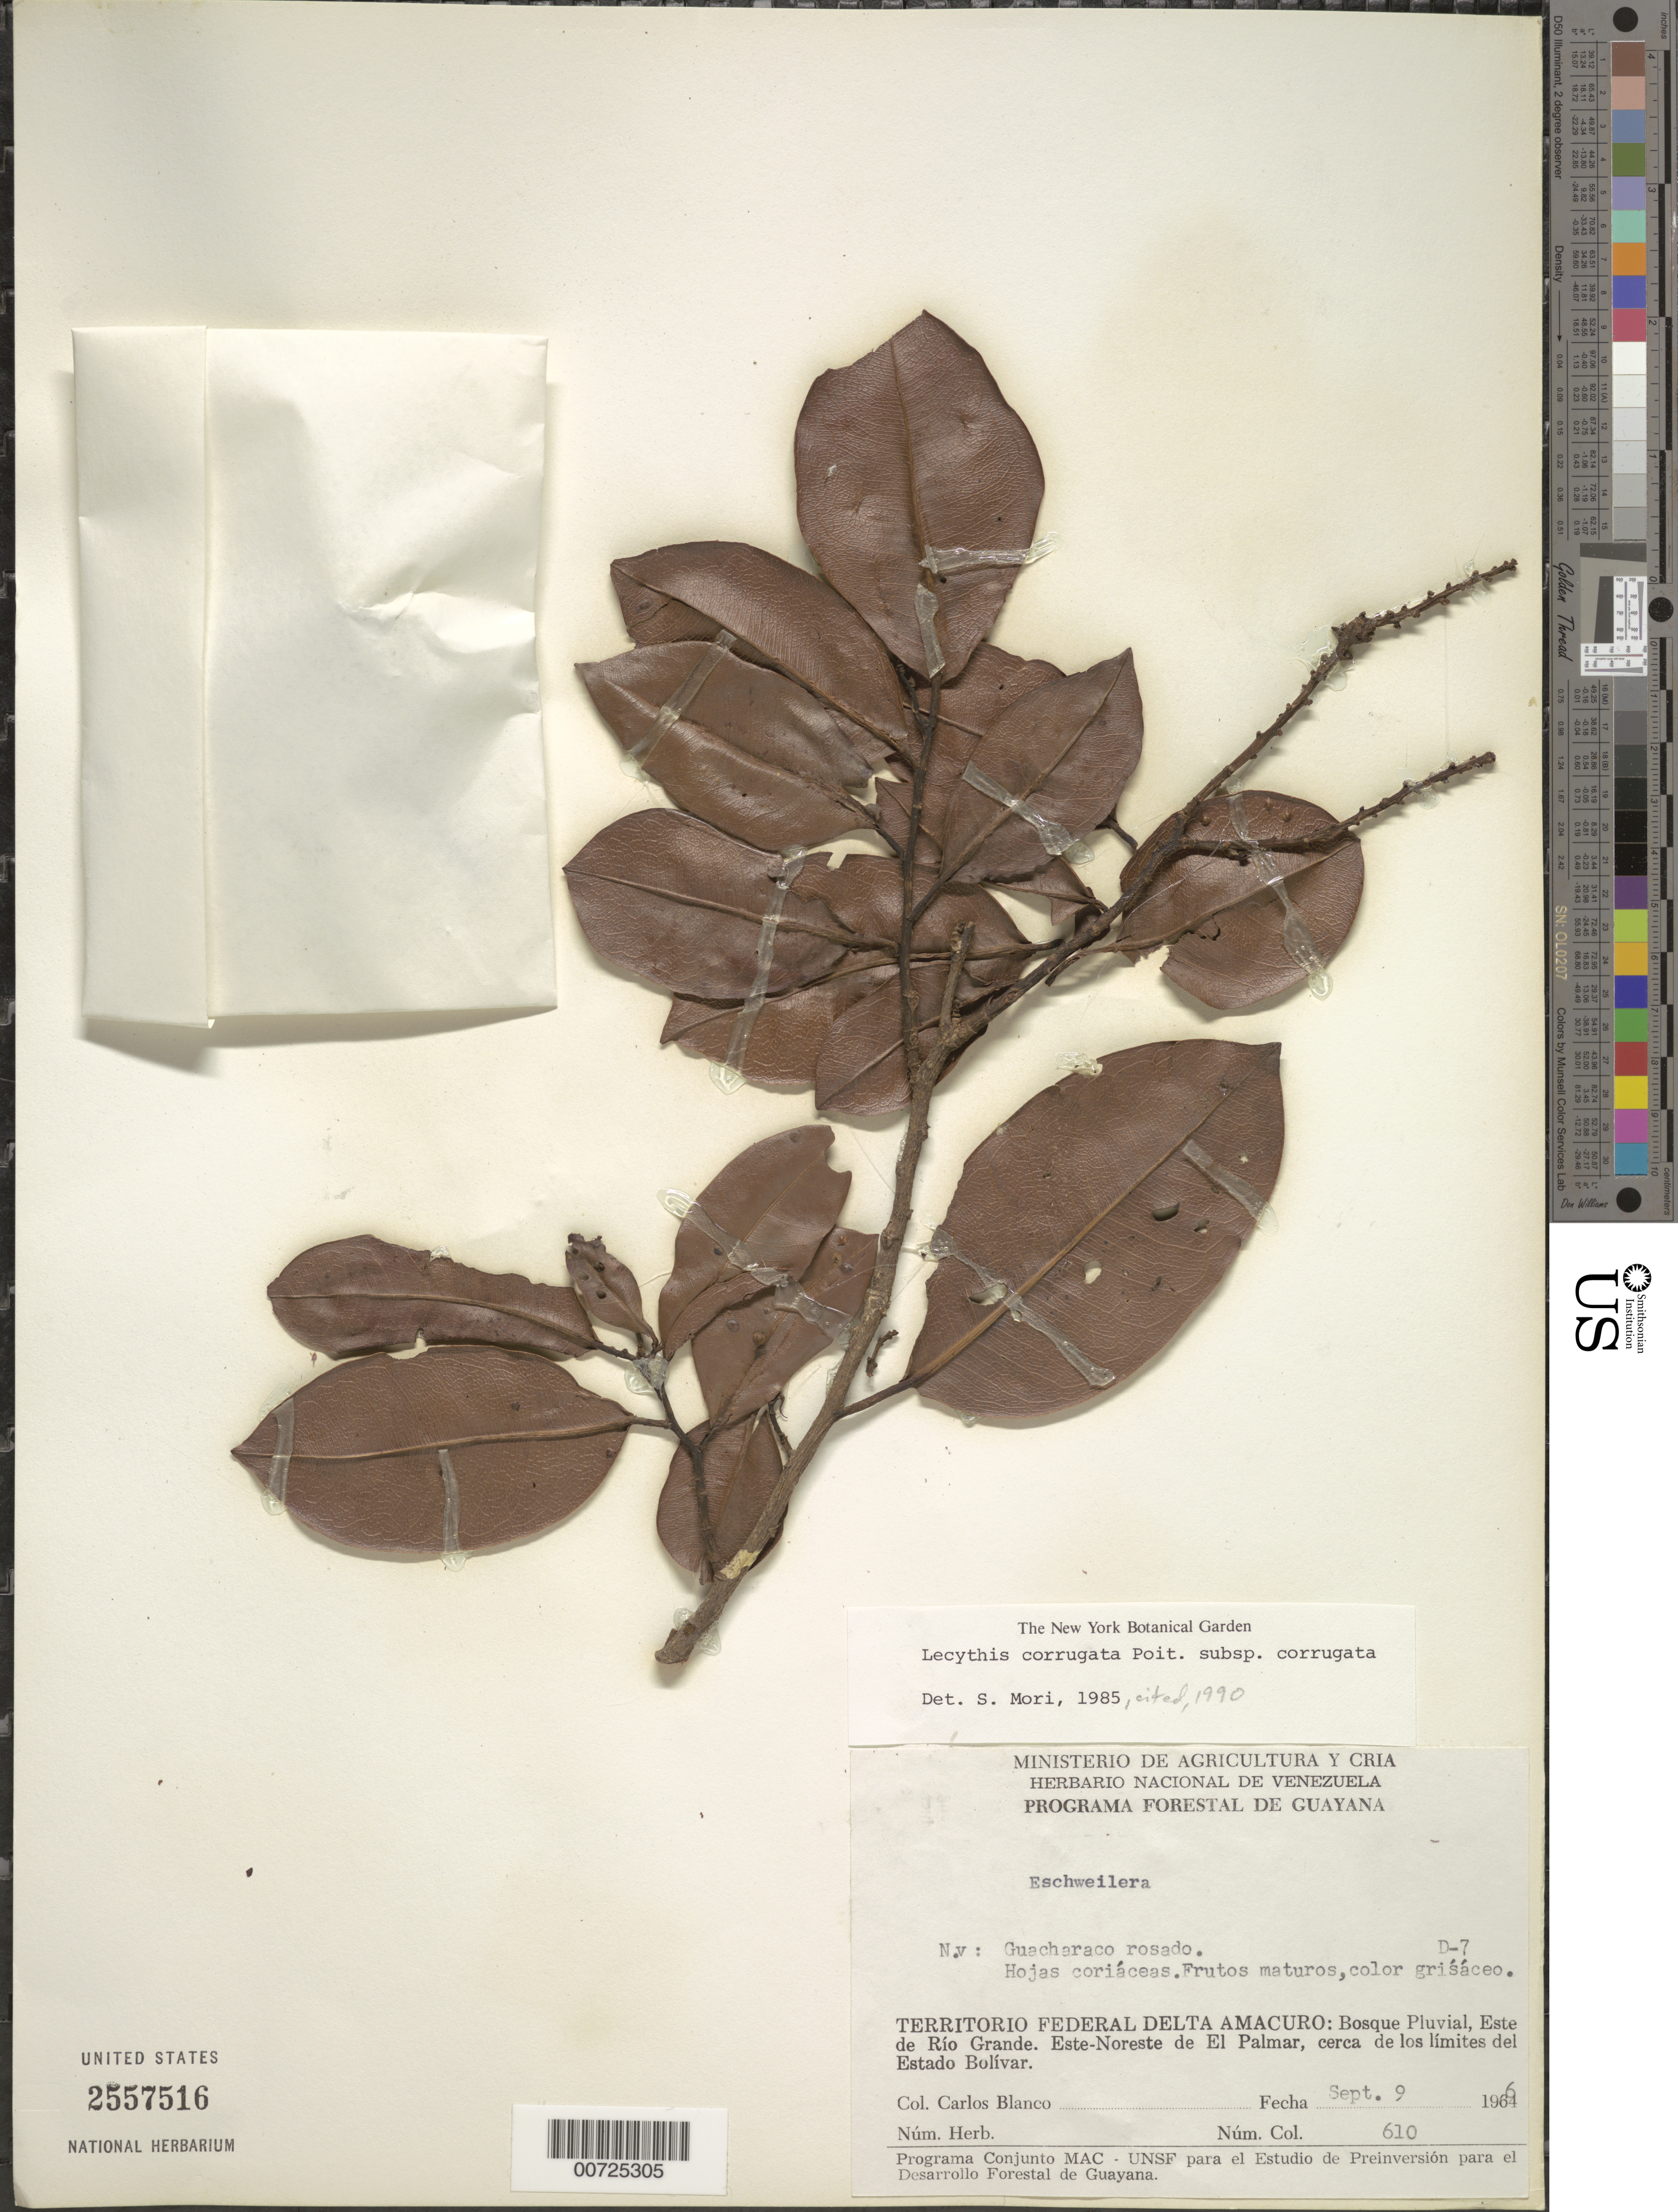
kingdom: Plantae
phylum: Tracheophyta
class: Magnoliopsida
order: Ericales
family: Lecythidaceae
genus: Lecythis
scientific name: Lecythis corrugata subsp. corrugata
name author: Poit.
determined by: Mori, Scott A.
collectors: C. A. Blanco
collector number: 610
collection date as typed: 9-Sep-66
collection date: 1966-09-09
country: Venezuela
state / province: Delta Amacuro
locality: Río Grande, Este de; Este-Noreste de El Palmar, cerca de los limites del Estado Bolívar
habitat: Rainforest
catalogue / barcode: US 2557516